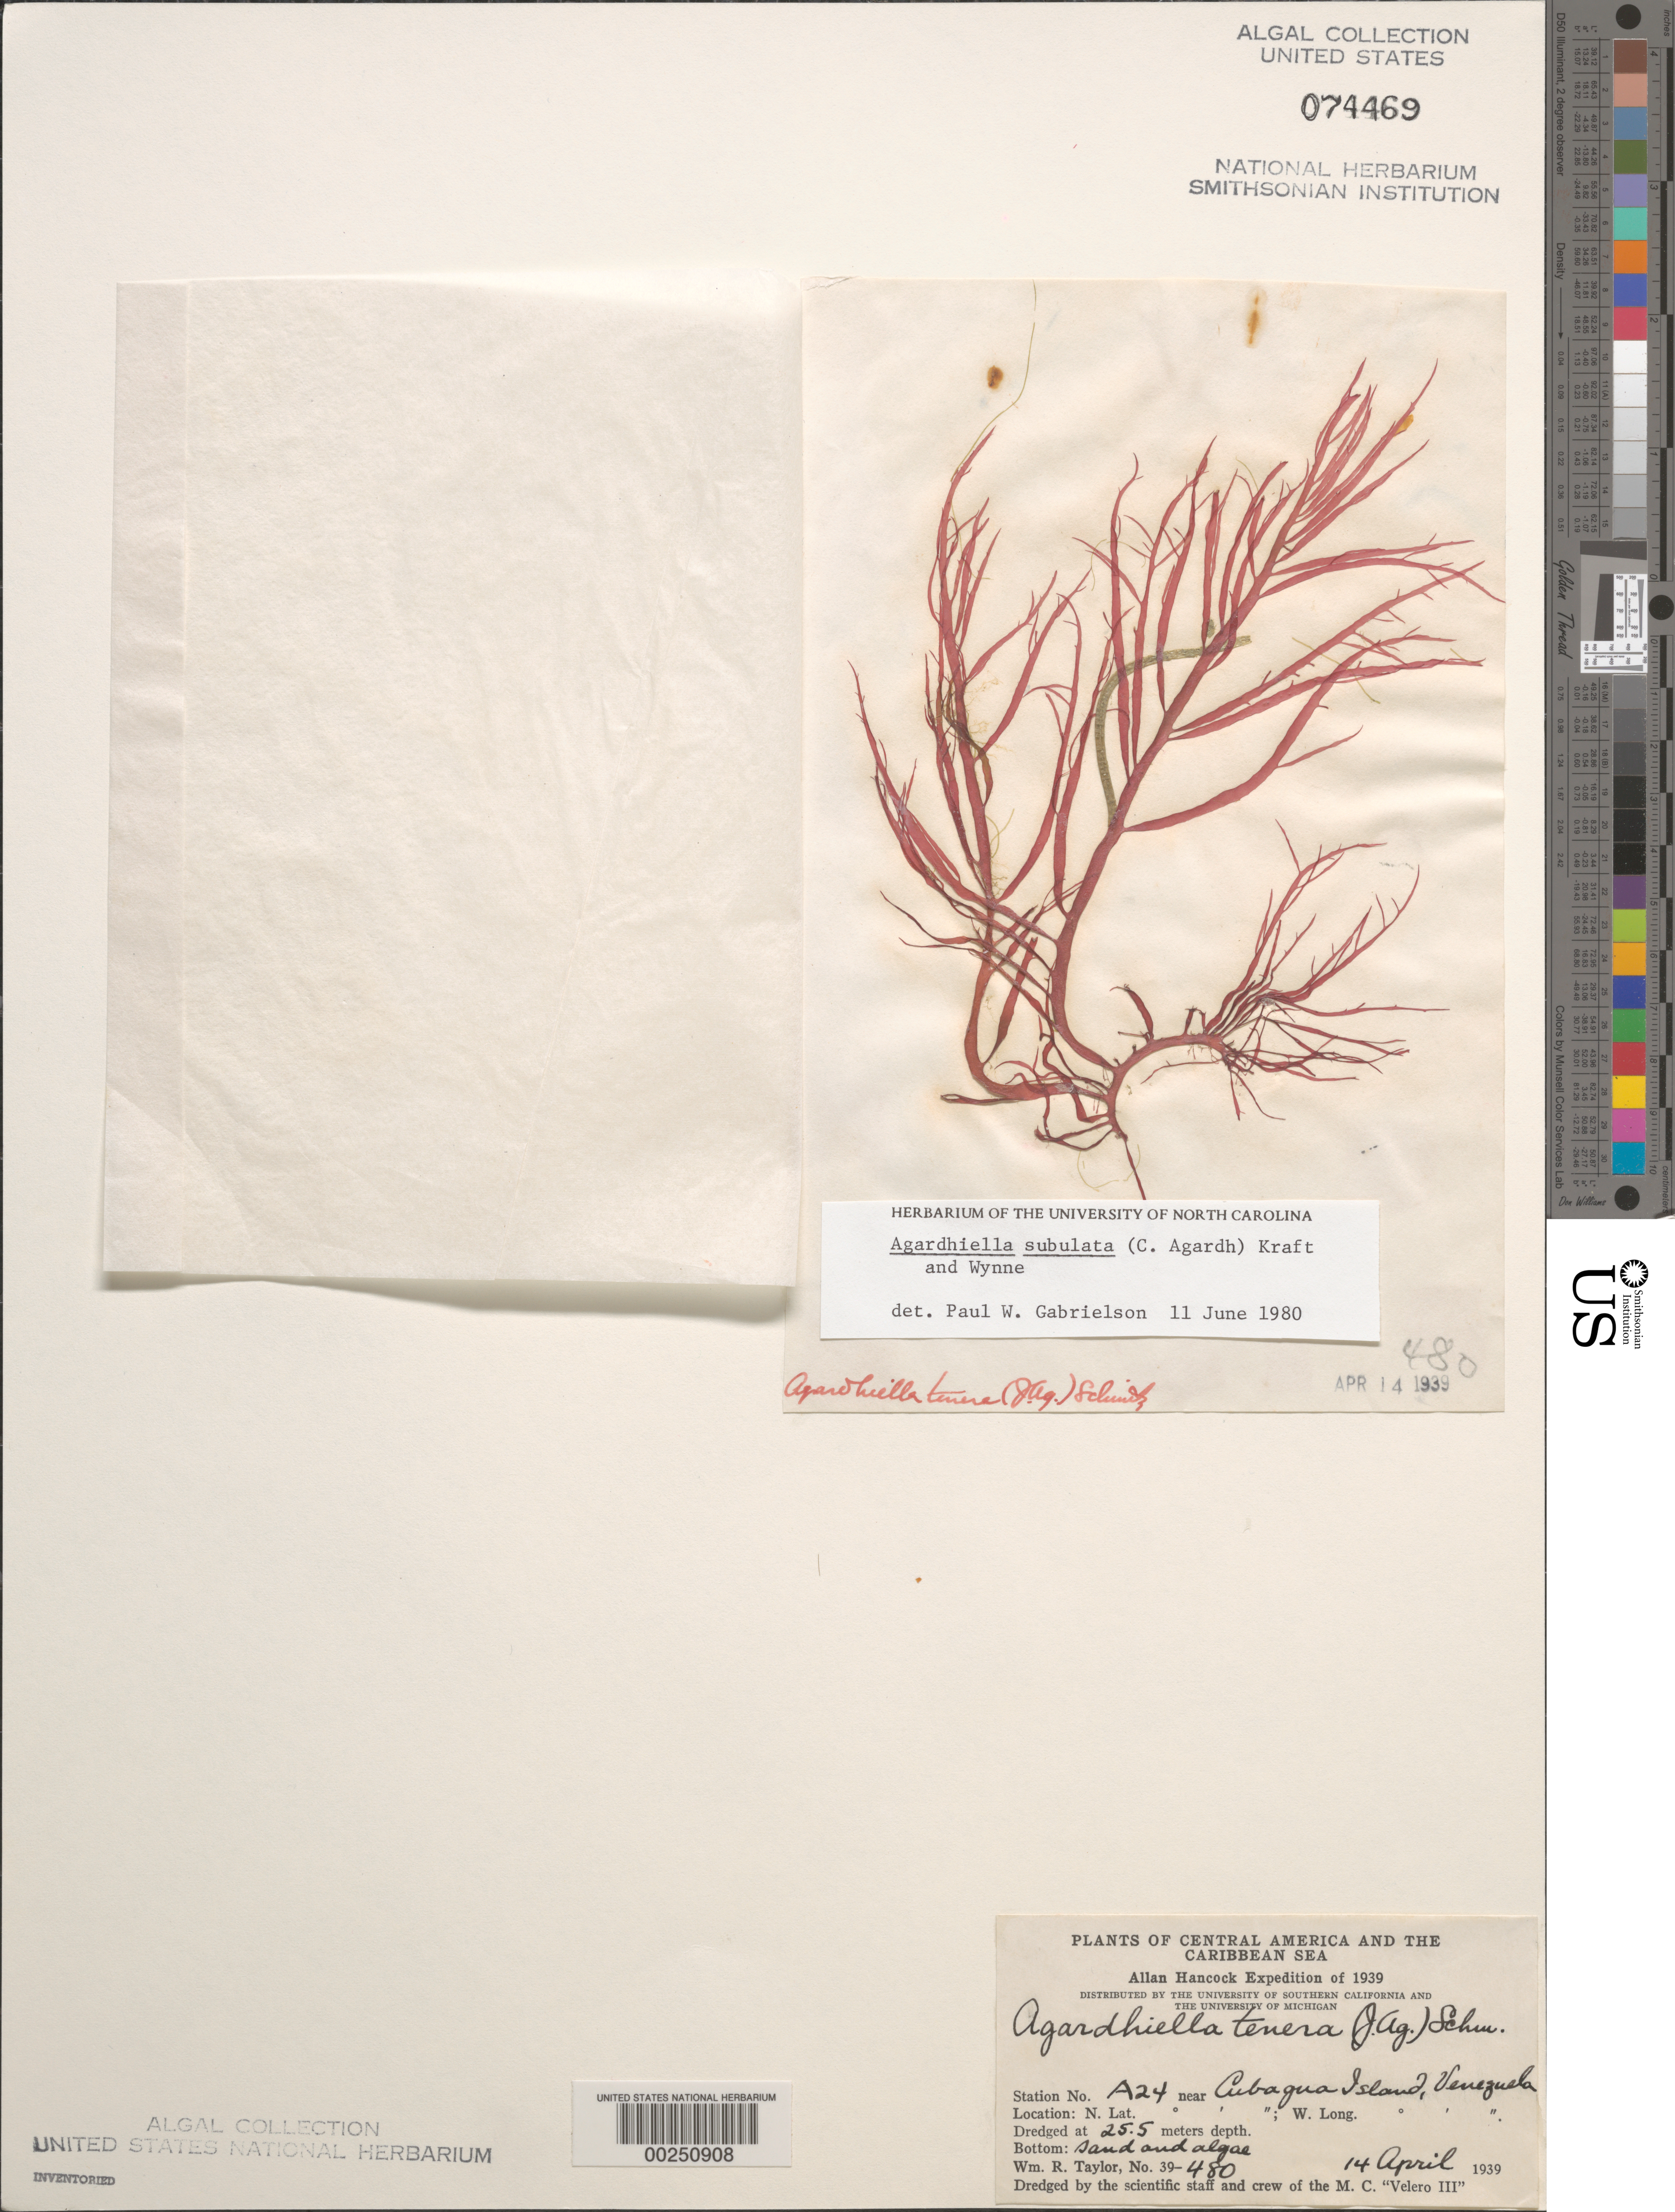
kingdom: Plantae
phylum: Rhodophyta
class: Florideophyceae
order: Gigartinales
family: Solieriaceae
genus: Agardhiella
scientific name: Agardhiella subulata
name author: (C. Agardh) G.T.Kraft & M.J. Wynne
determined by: Gabrielson, P. W.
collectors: W. R. Taylor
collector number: WRT 39-480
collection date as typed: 14 Apr 1939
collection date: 1939-04-14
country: Venezuela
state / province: Nueva Esparta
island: Cubagua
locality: Near Isla Cubagua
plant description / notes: Allan Hancock Expedition of 1939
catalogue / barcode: US 74469